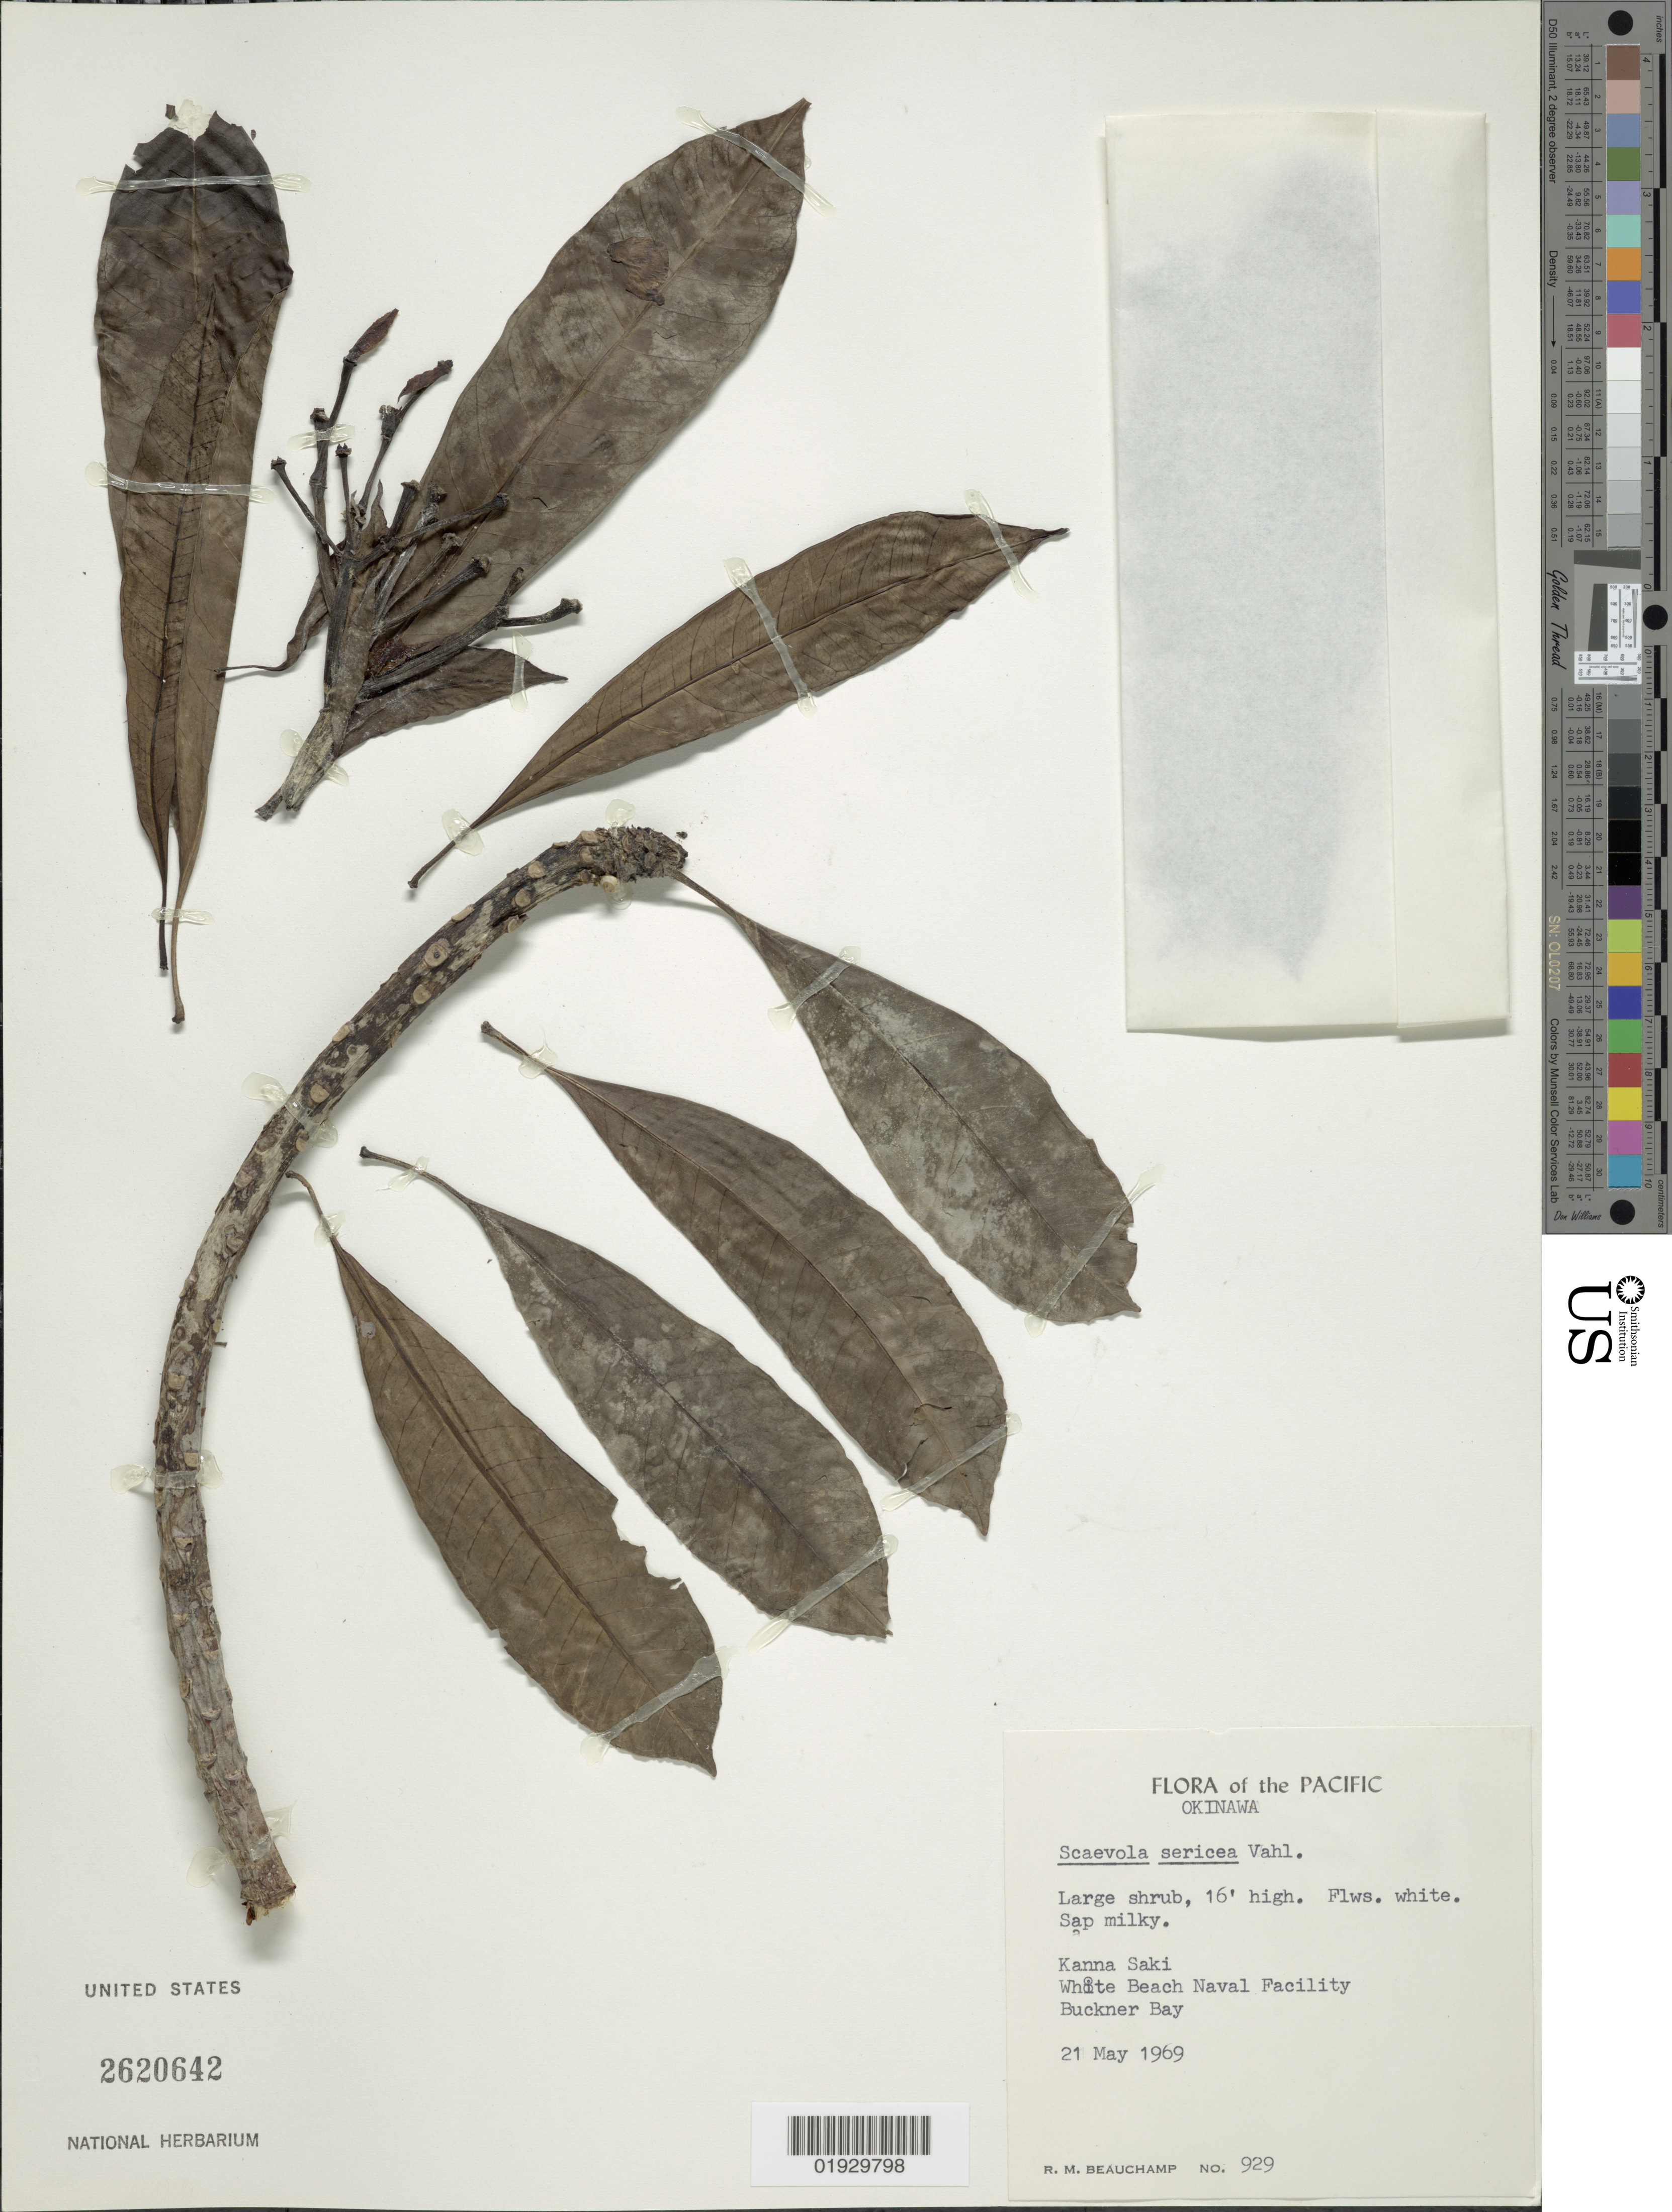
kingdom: Plantae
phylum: Tracheophyta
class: Magnoliopsida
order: Asterales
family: Goodeniaceae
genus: Scaevola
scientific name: Scaevola taccada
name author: (Gaertn.) Roxb.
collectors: R. Beauchamp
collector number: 929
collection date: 1969-05-21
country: Japan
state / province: Okinawa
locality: Pacific. Okinawa. Kanna Saki. White Beach Naval Facility. Buckner Bay.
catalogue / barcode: US 2620642